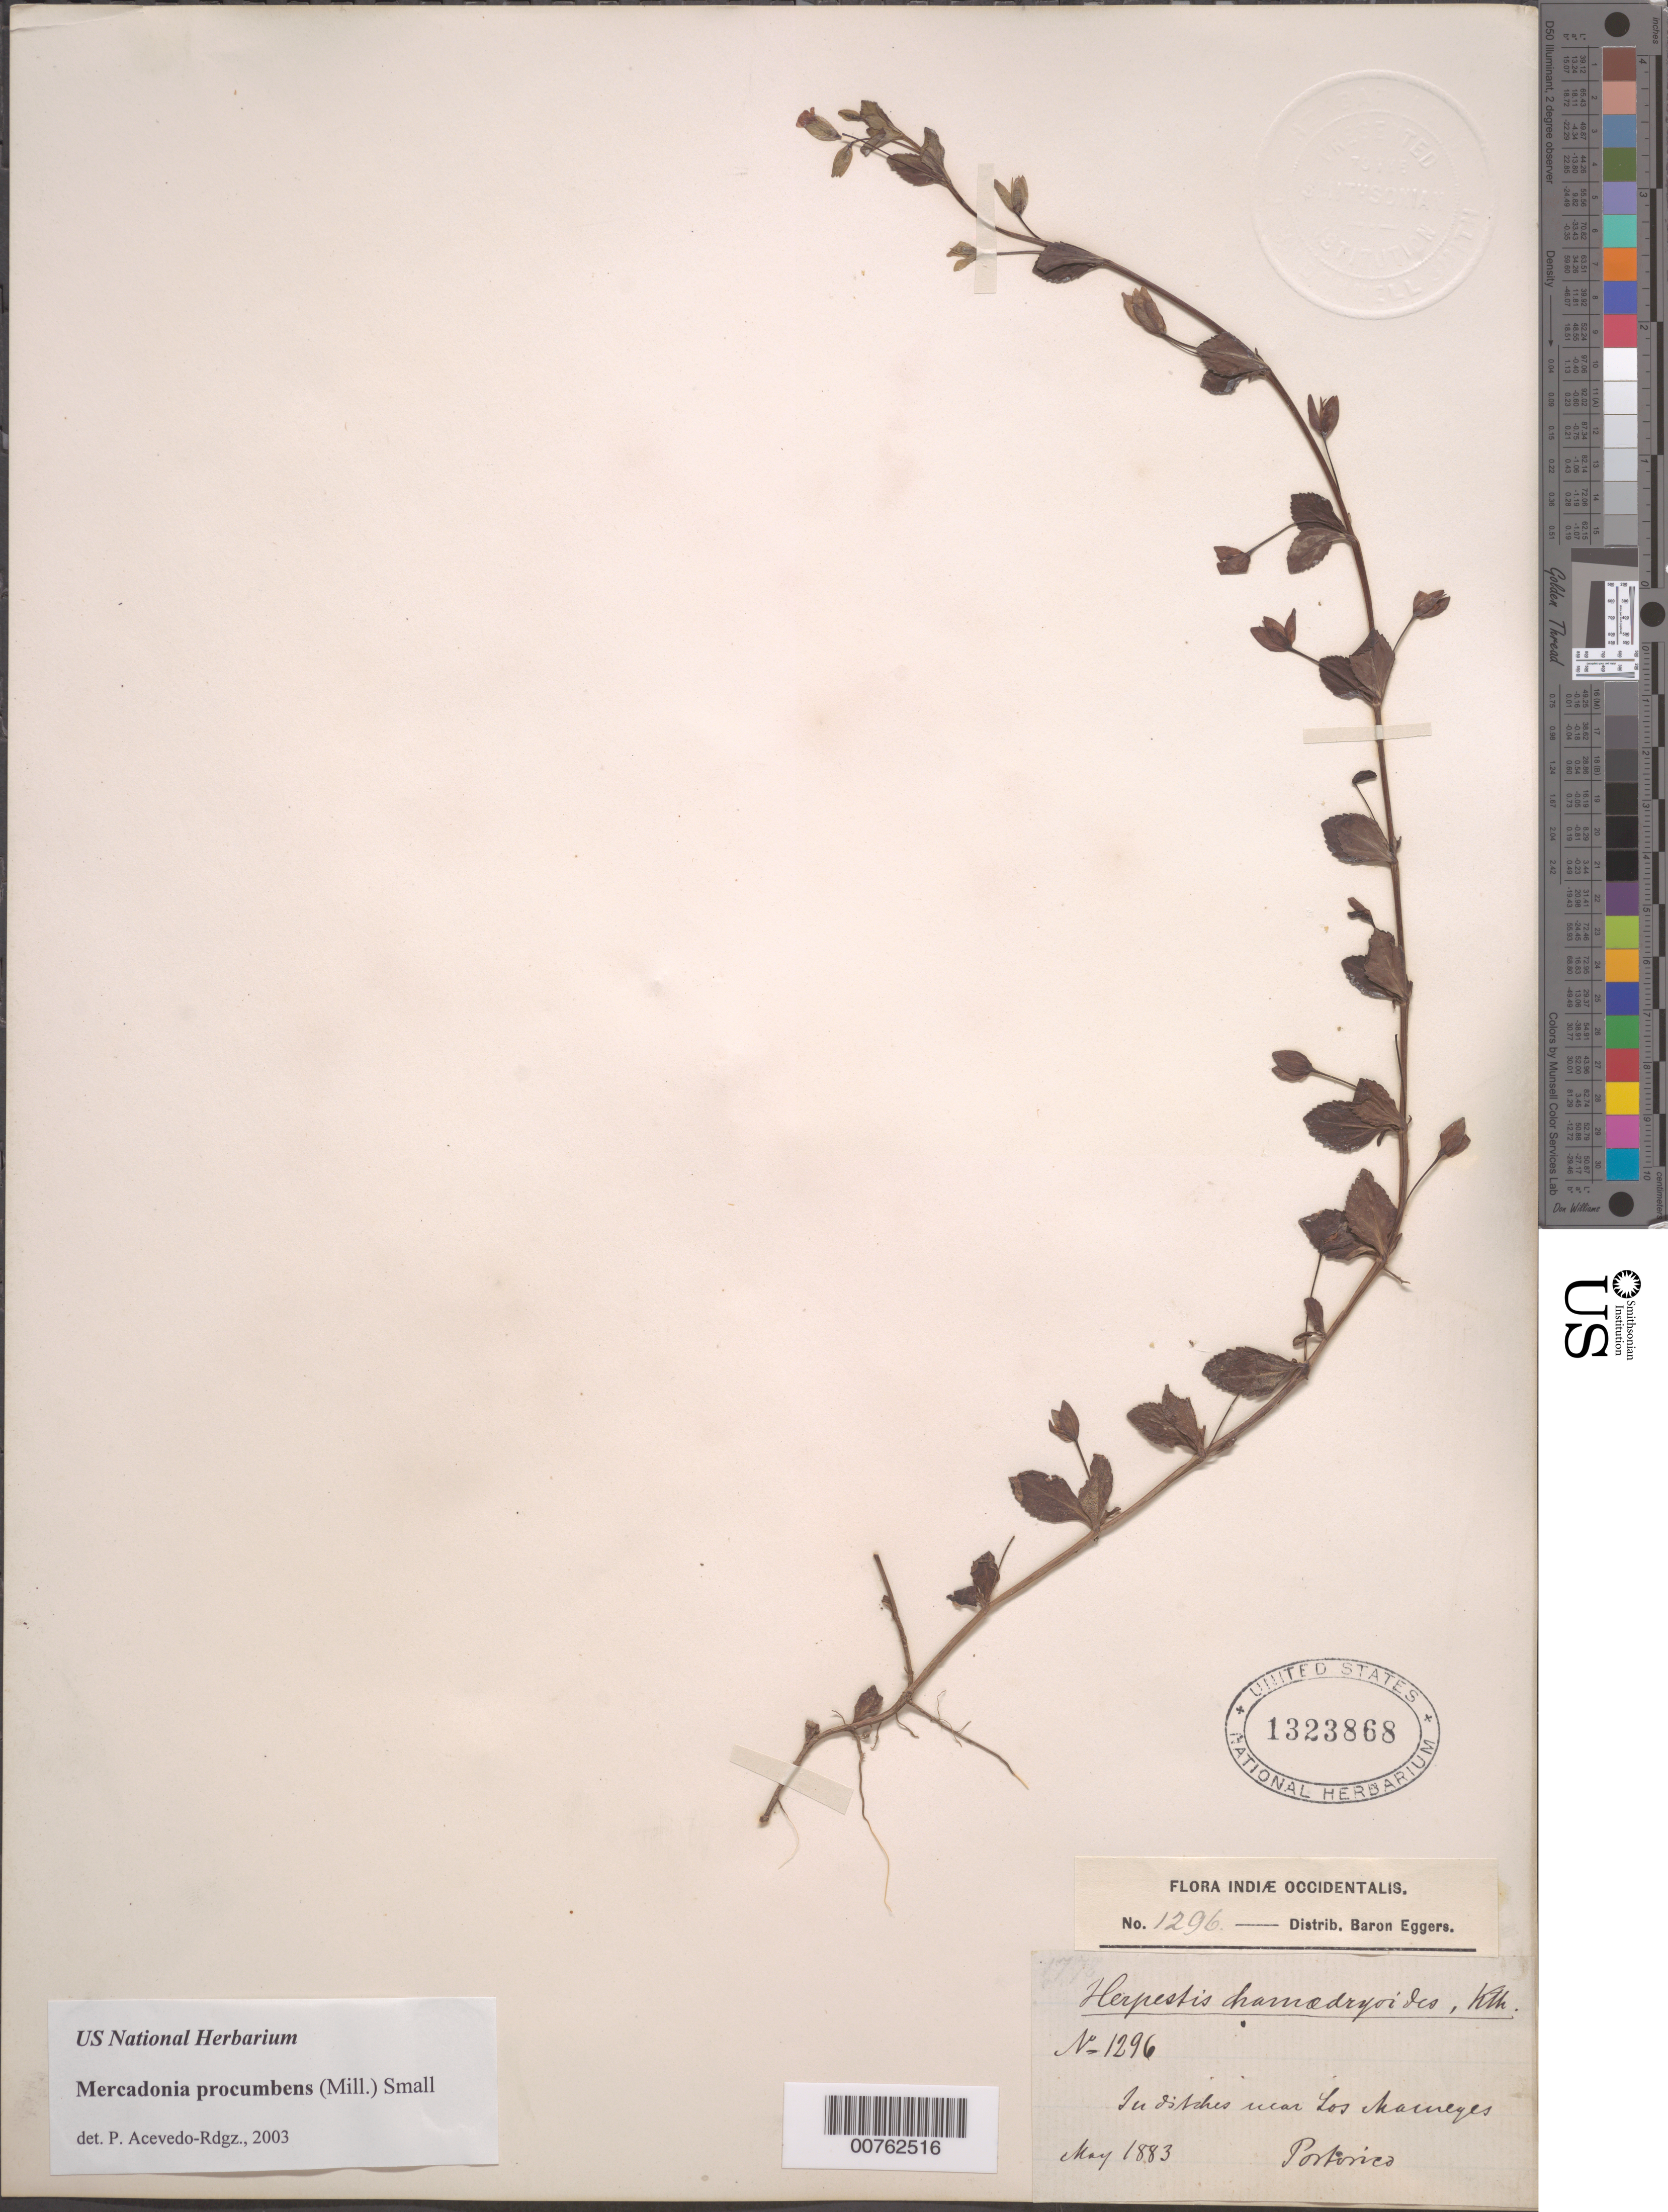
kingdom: Plantae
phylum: Tracheophyta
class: Magnoliopsida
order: Lamiales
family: Plantaginaceae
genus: Mecardonia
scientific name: Mecardonia procumbens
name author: (Mill.) Small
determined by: Acevedo-Rodríguez, P., (BOT), Smithsonian Institution - National Museum of Natural History (UNITED STATES)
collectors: H. F. A. von Eggers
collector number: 1296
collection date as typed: May 1883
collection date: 1883-05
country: Puerto Rico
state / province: Luquillo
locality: Near Los Mameyes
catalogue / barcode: US 1323868